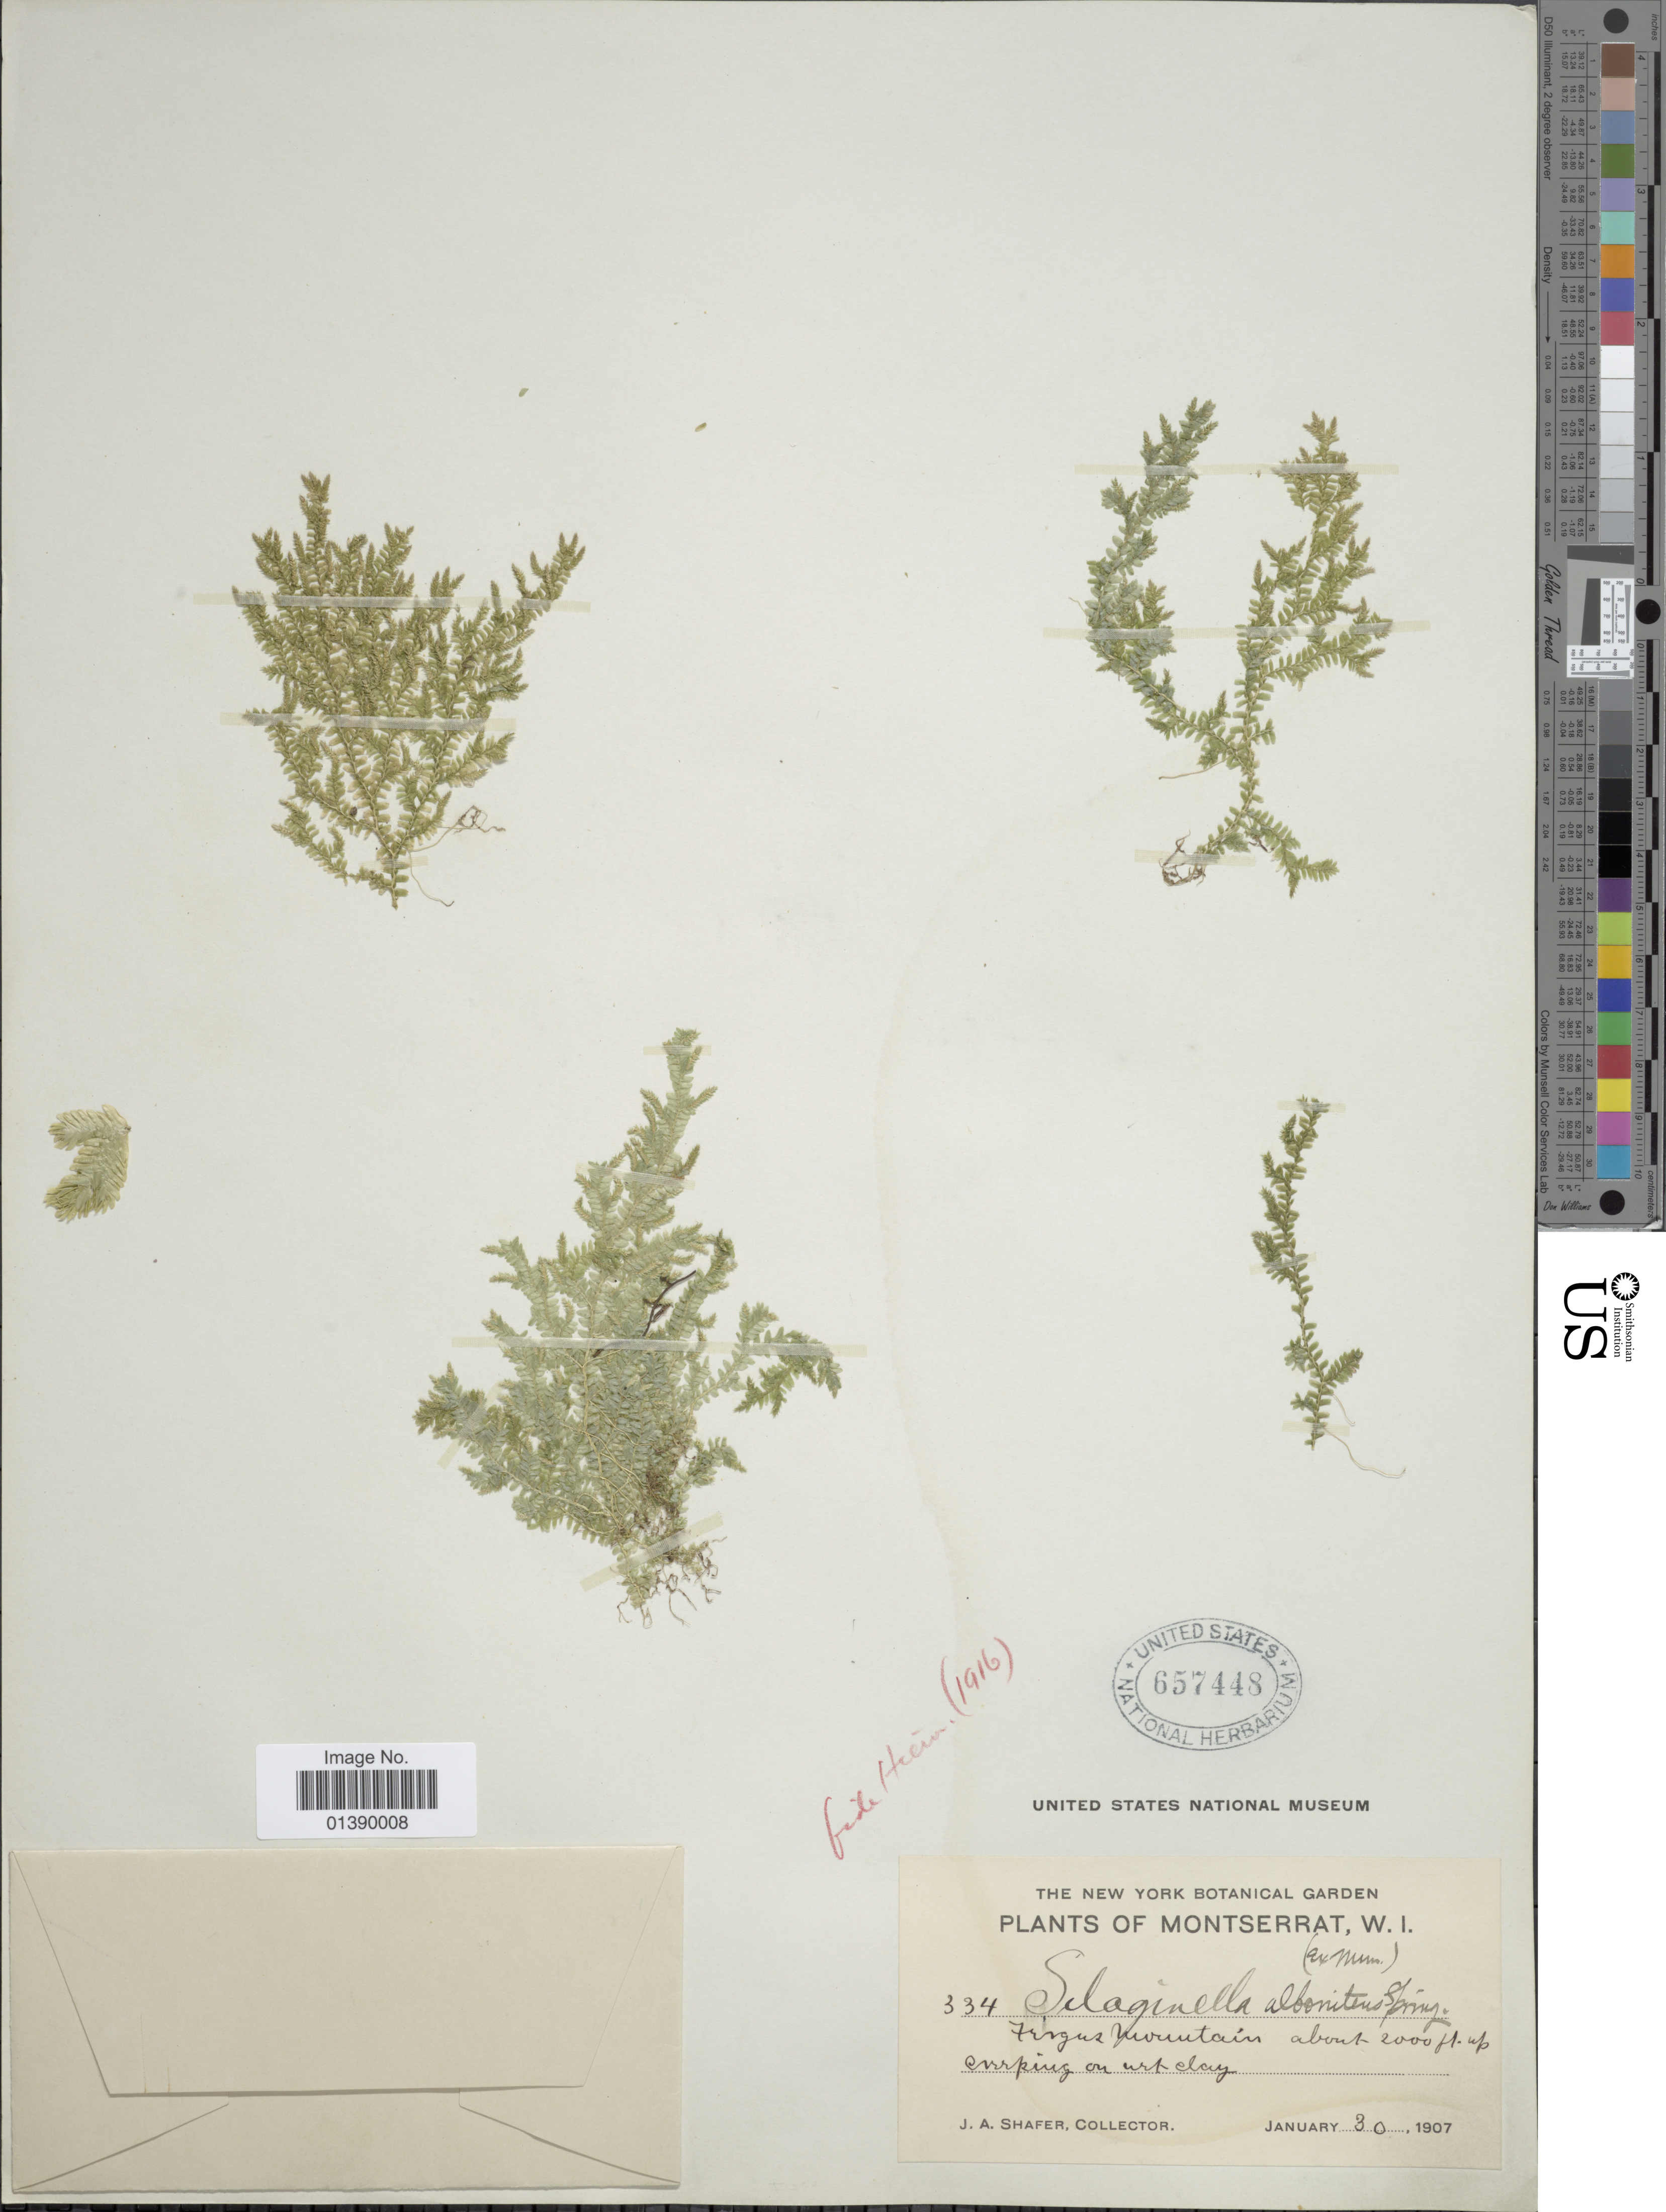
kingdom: Plantae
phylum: Tracheophyta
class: Lycopodiopsida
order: Selaginellales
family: Selaginellaceae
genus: Selaginella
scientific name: Selaginella tenella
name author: (P. Beauv.) Spring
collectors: J. A. Shafer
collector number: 334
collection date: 1907-01-30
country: Montserrat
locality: Fergus mountain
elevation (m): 610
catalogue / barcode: US 657448